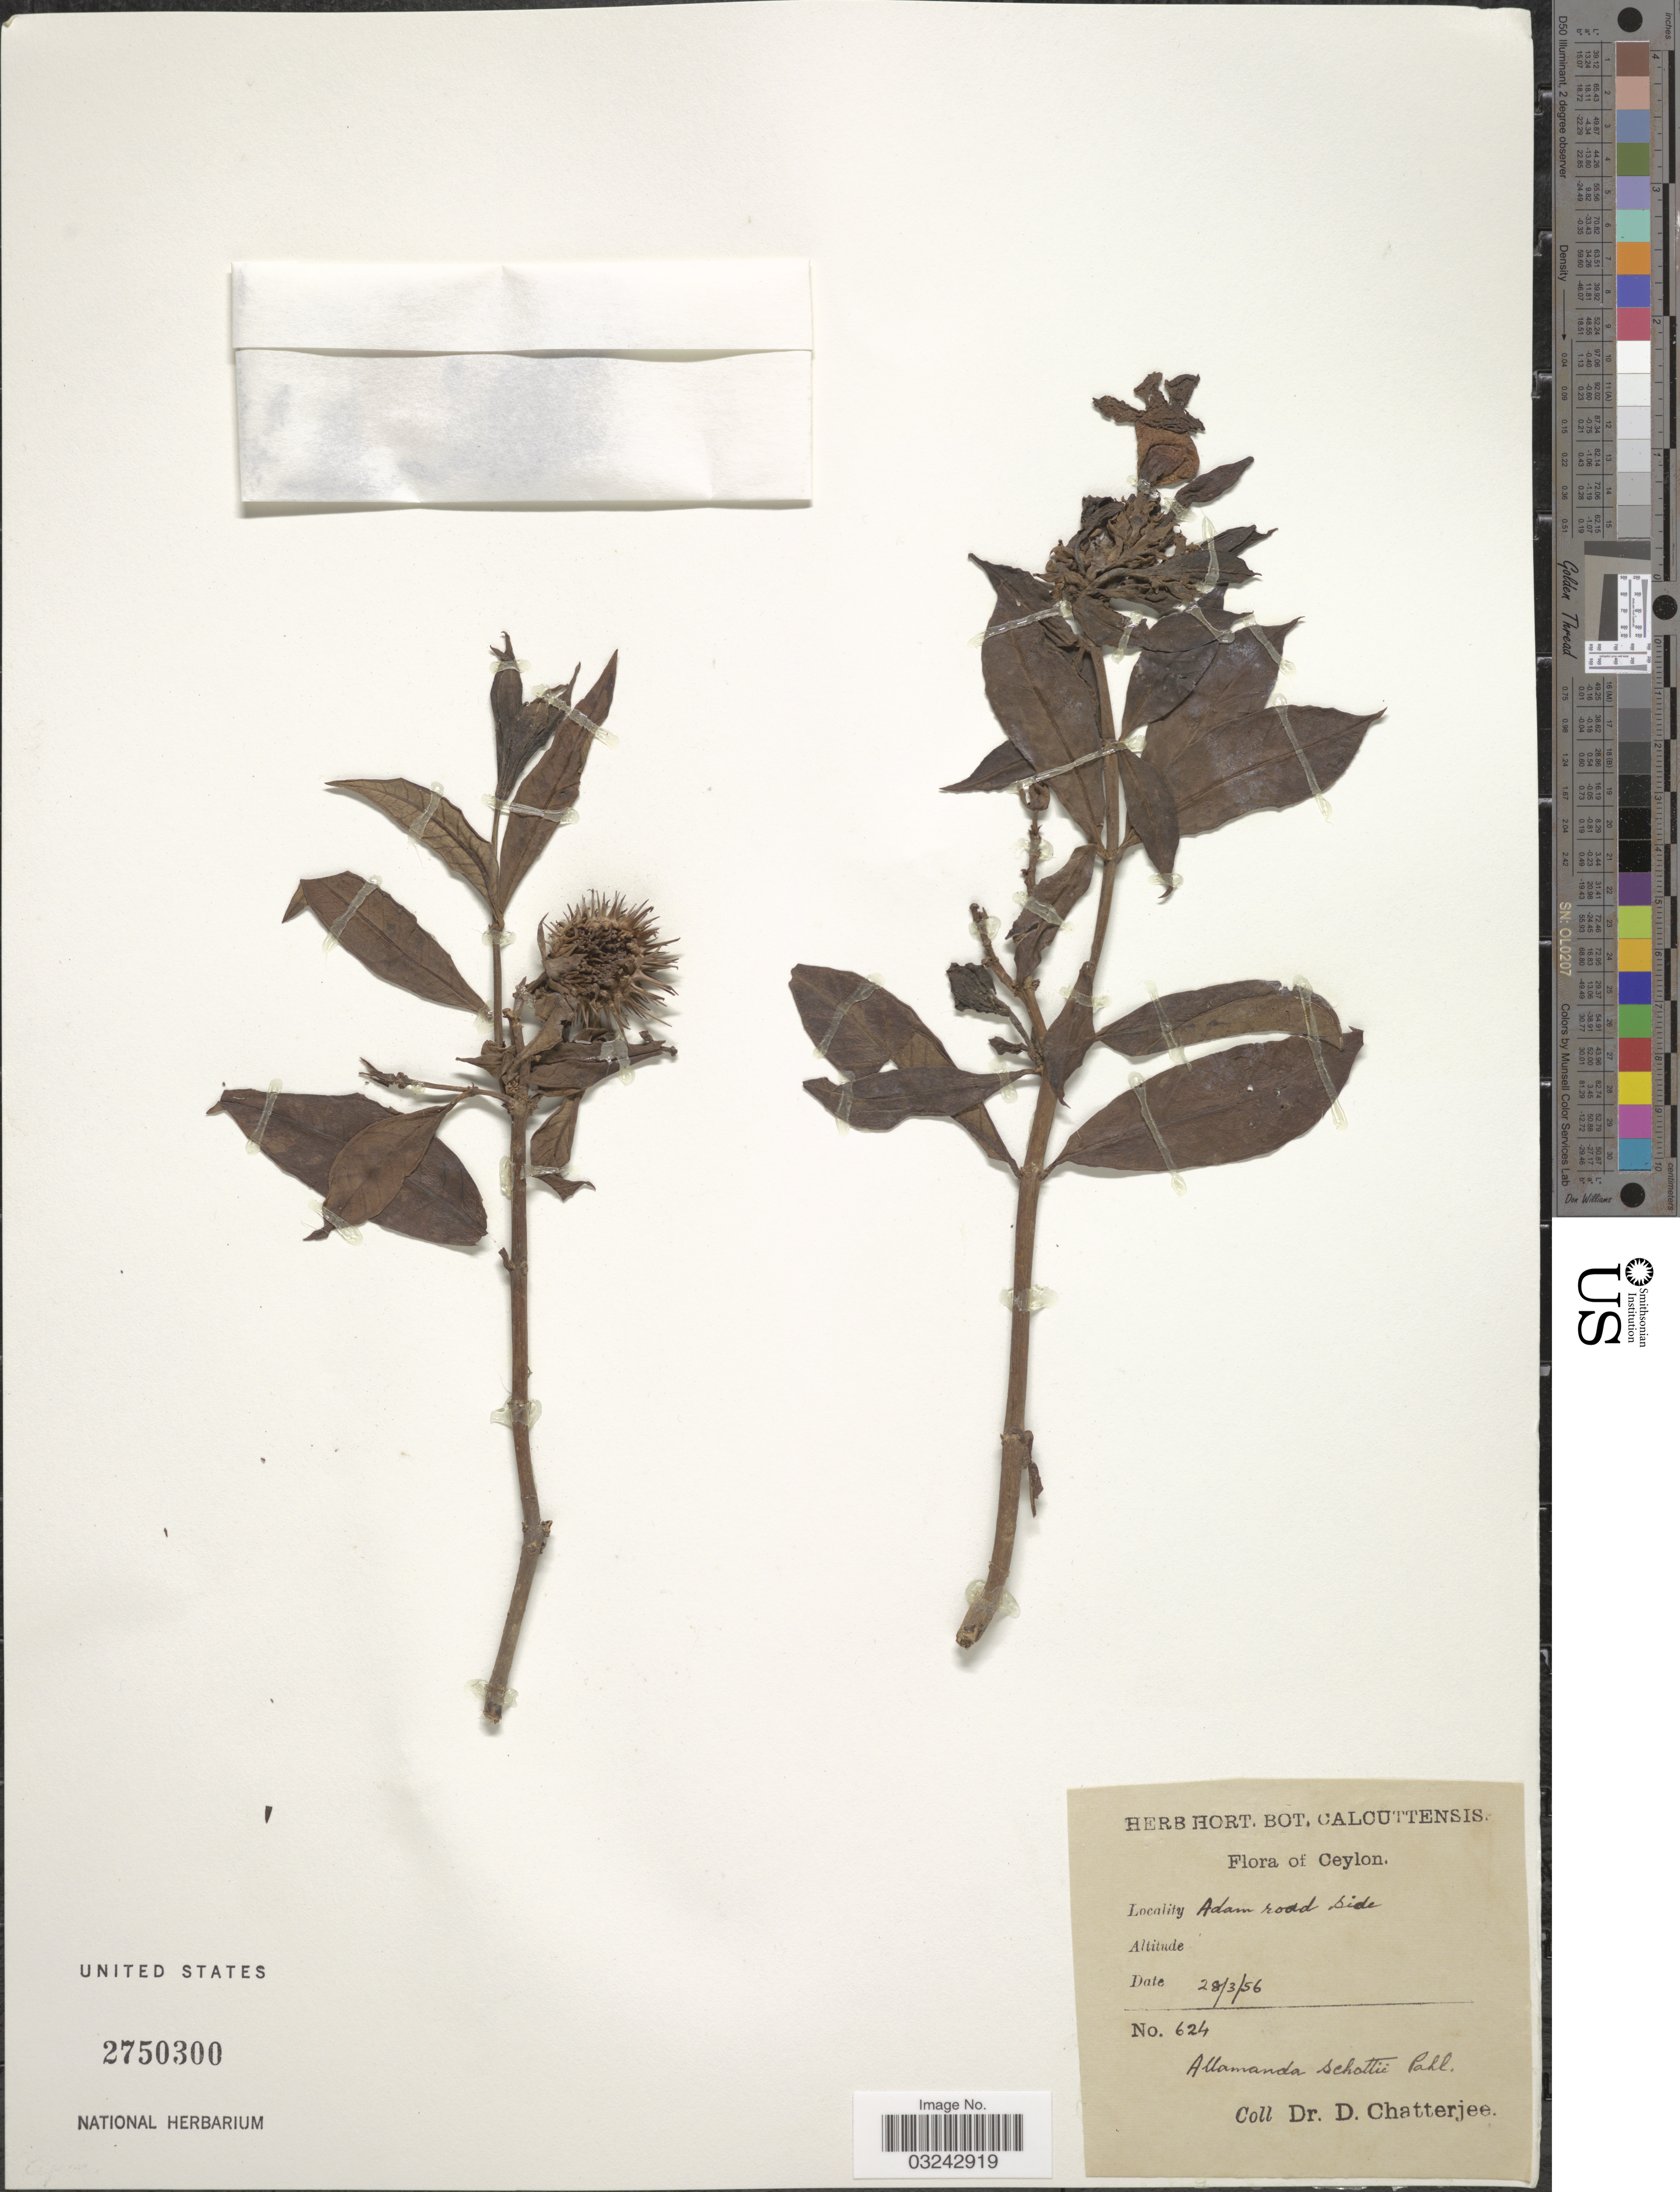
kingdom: Plantae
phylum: Tracheophyta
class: Magnoliopsida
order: Gentianales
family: Apocynaceae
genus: Allamanda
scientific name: Allamanda schottii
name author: Pohl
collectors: D. Chatterjee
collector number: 624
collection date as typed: Transcribed d/m/y: 28/3/56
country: Sri Lanka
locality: Ceylon, Adam road side.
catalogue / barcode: US 2750300